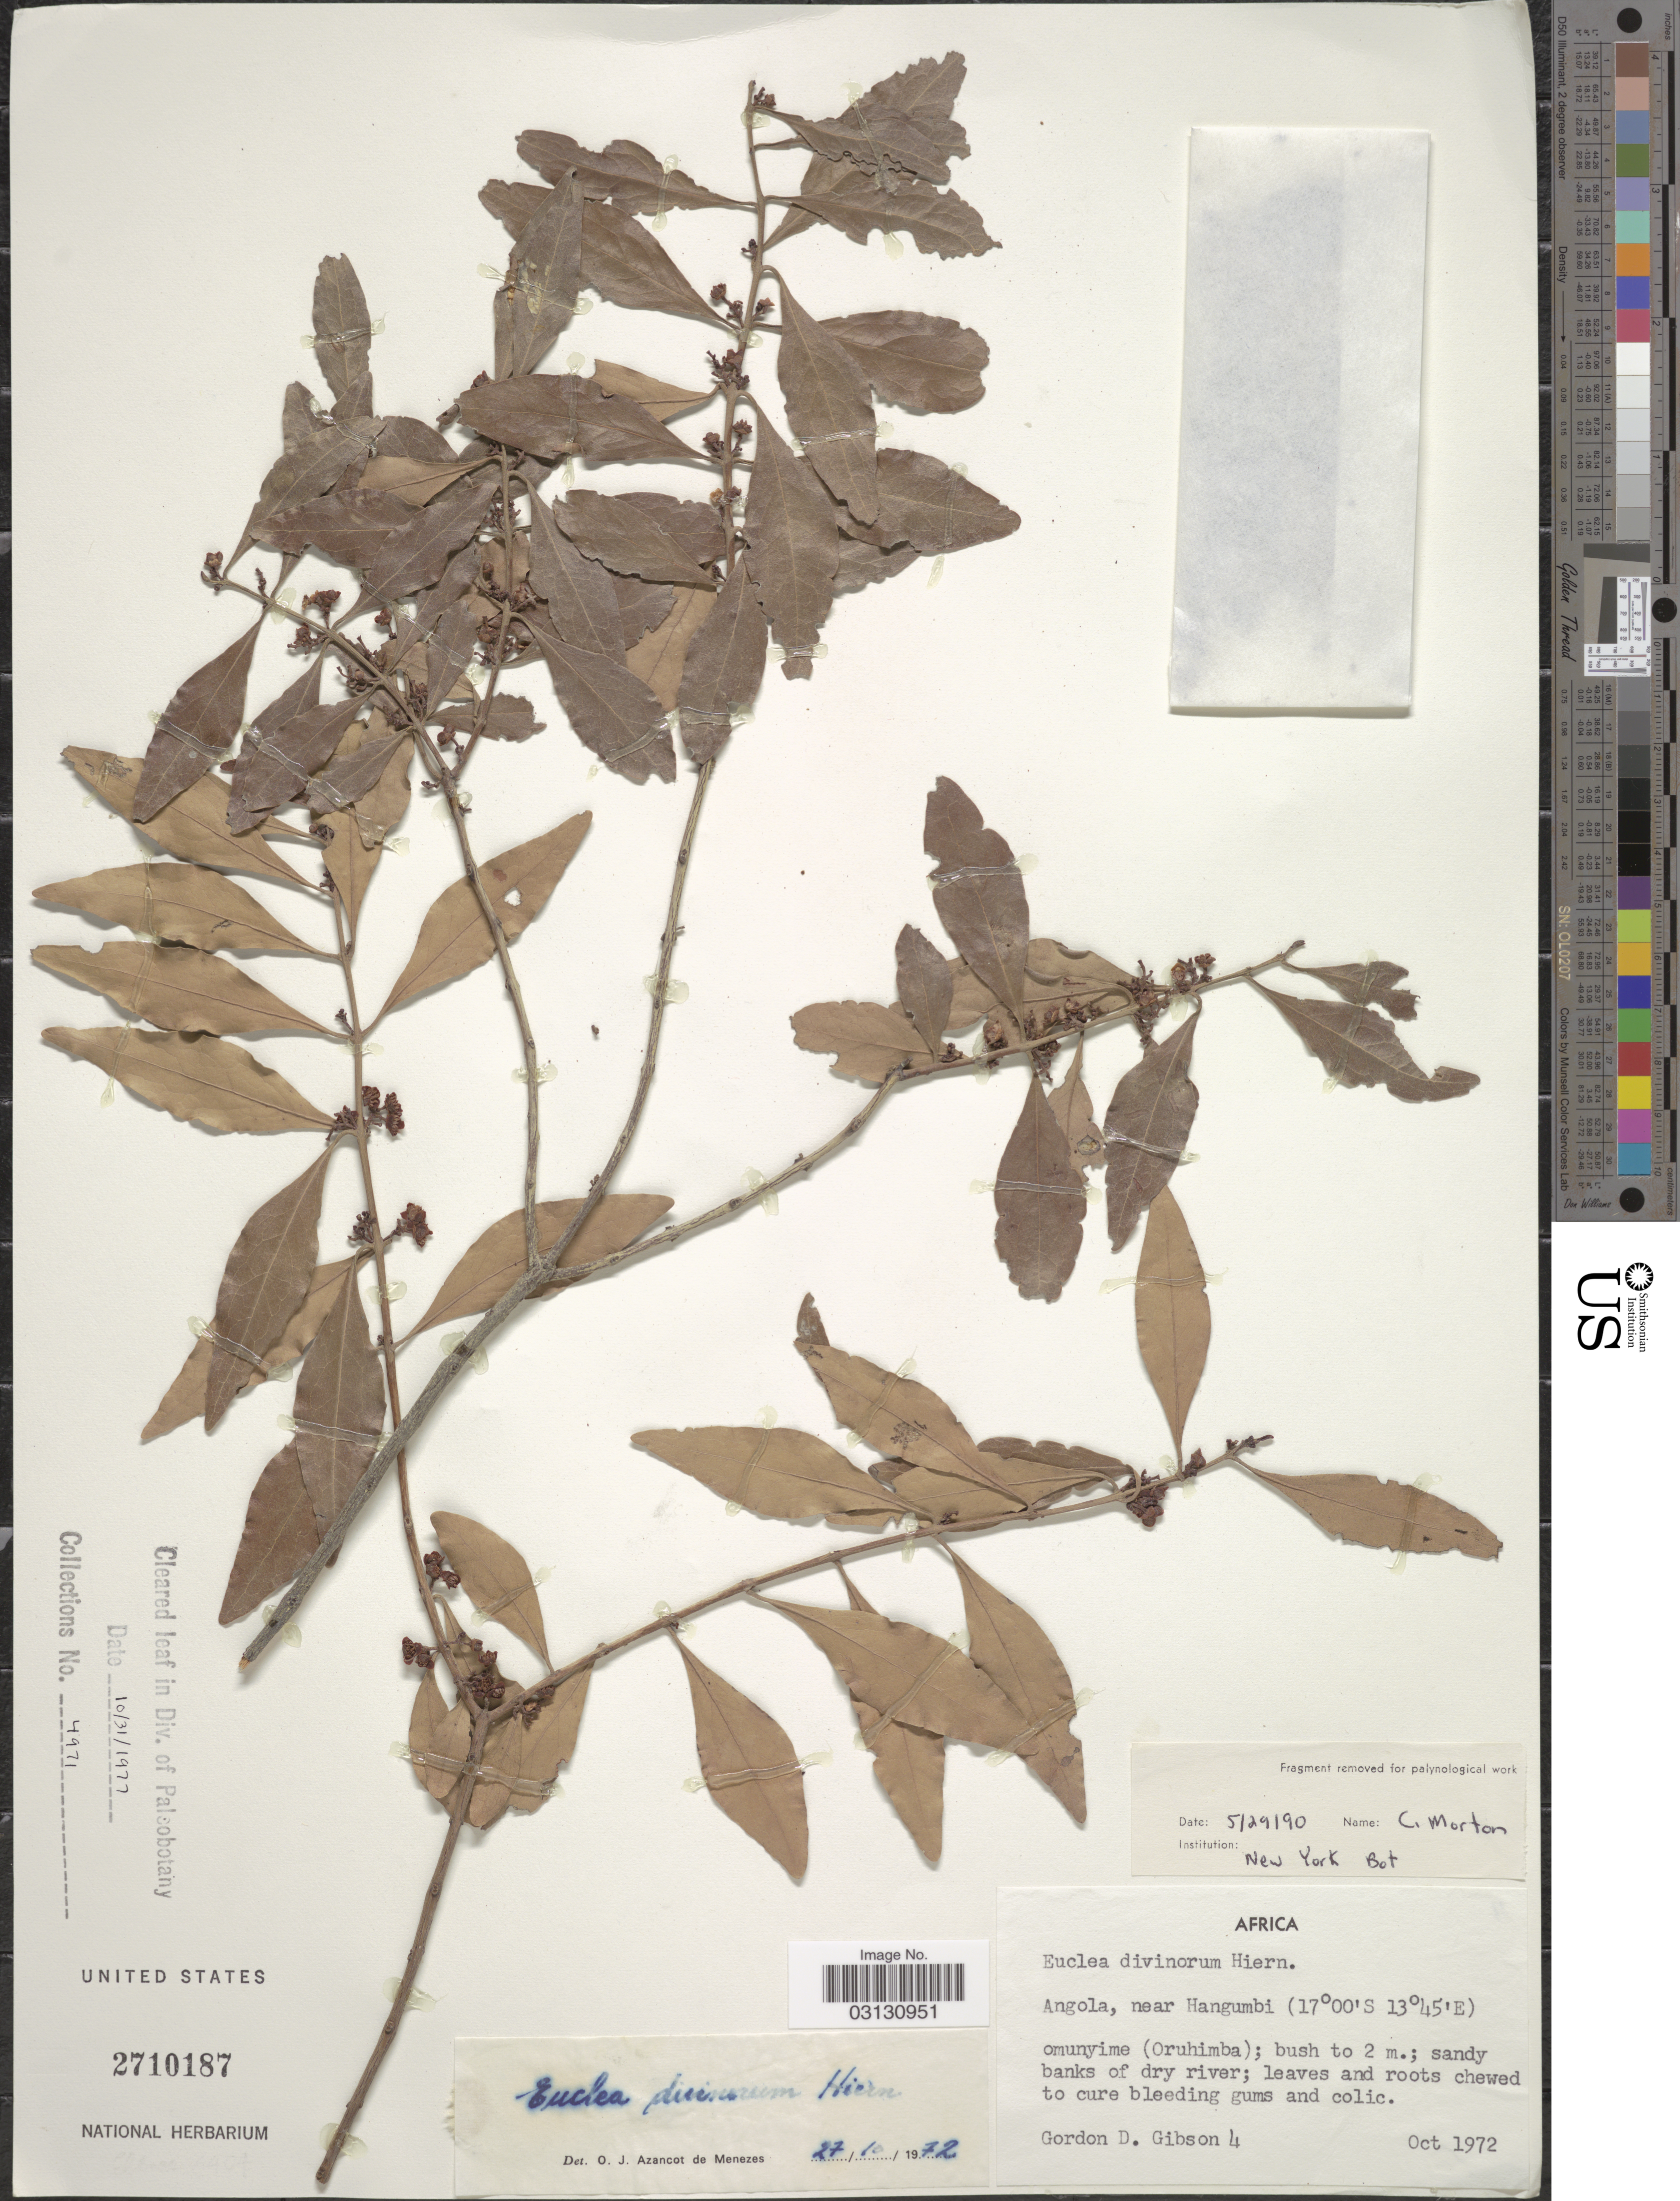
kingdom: Plantae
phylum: Tracheophyta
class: Magnoliopsida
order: Ericales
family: Ebenaceae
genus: Euclea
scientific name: Euclea divinorum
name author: Hiern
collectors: G. D. Gibson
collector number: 4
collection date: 1972-10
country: Angola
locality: Near Hangumbi, Omunyime (Oruhimba).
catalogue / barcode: US 2710187